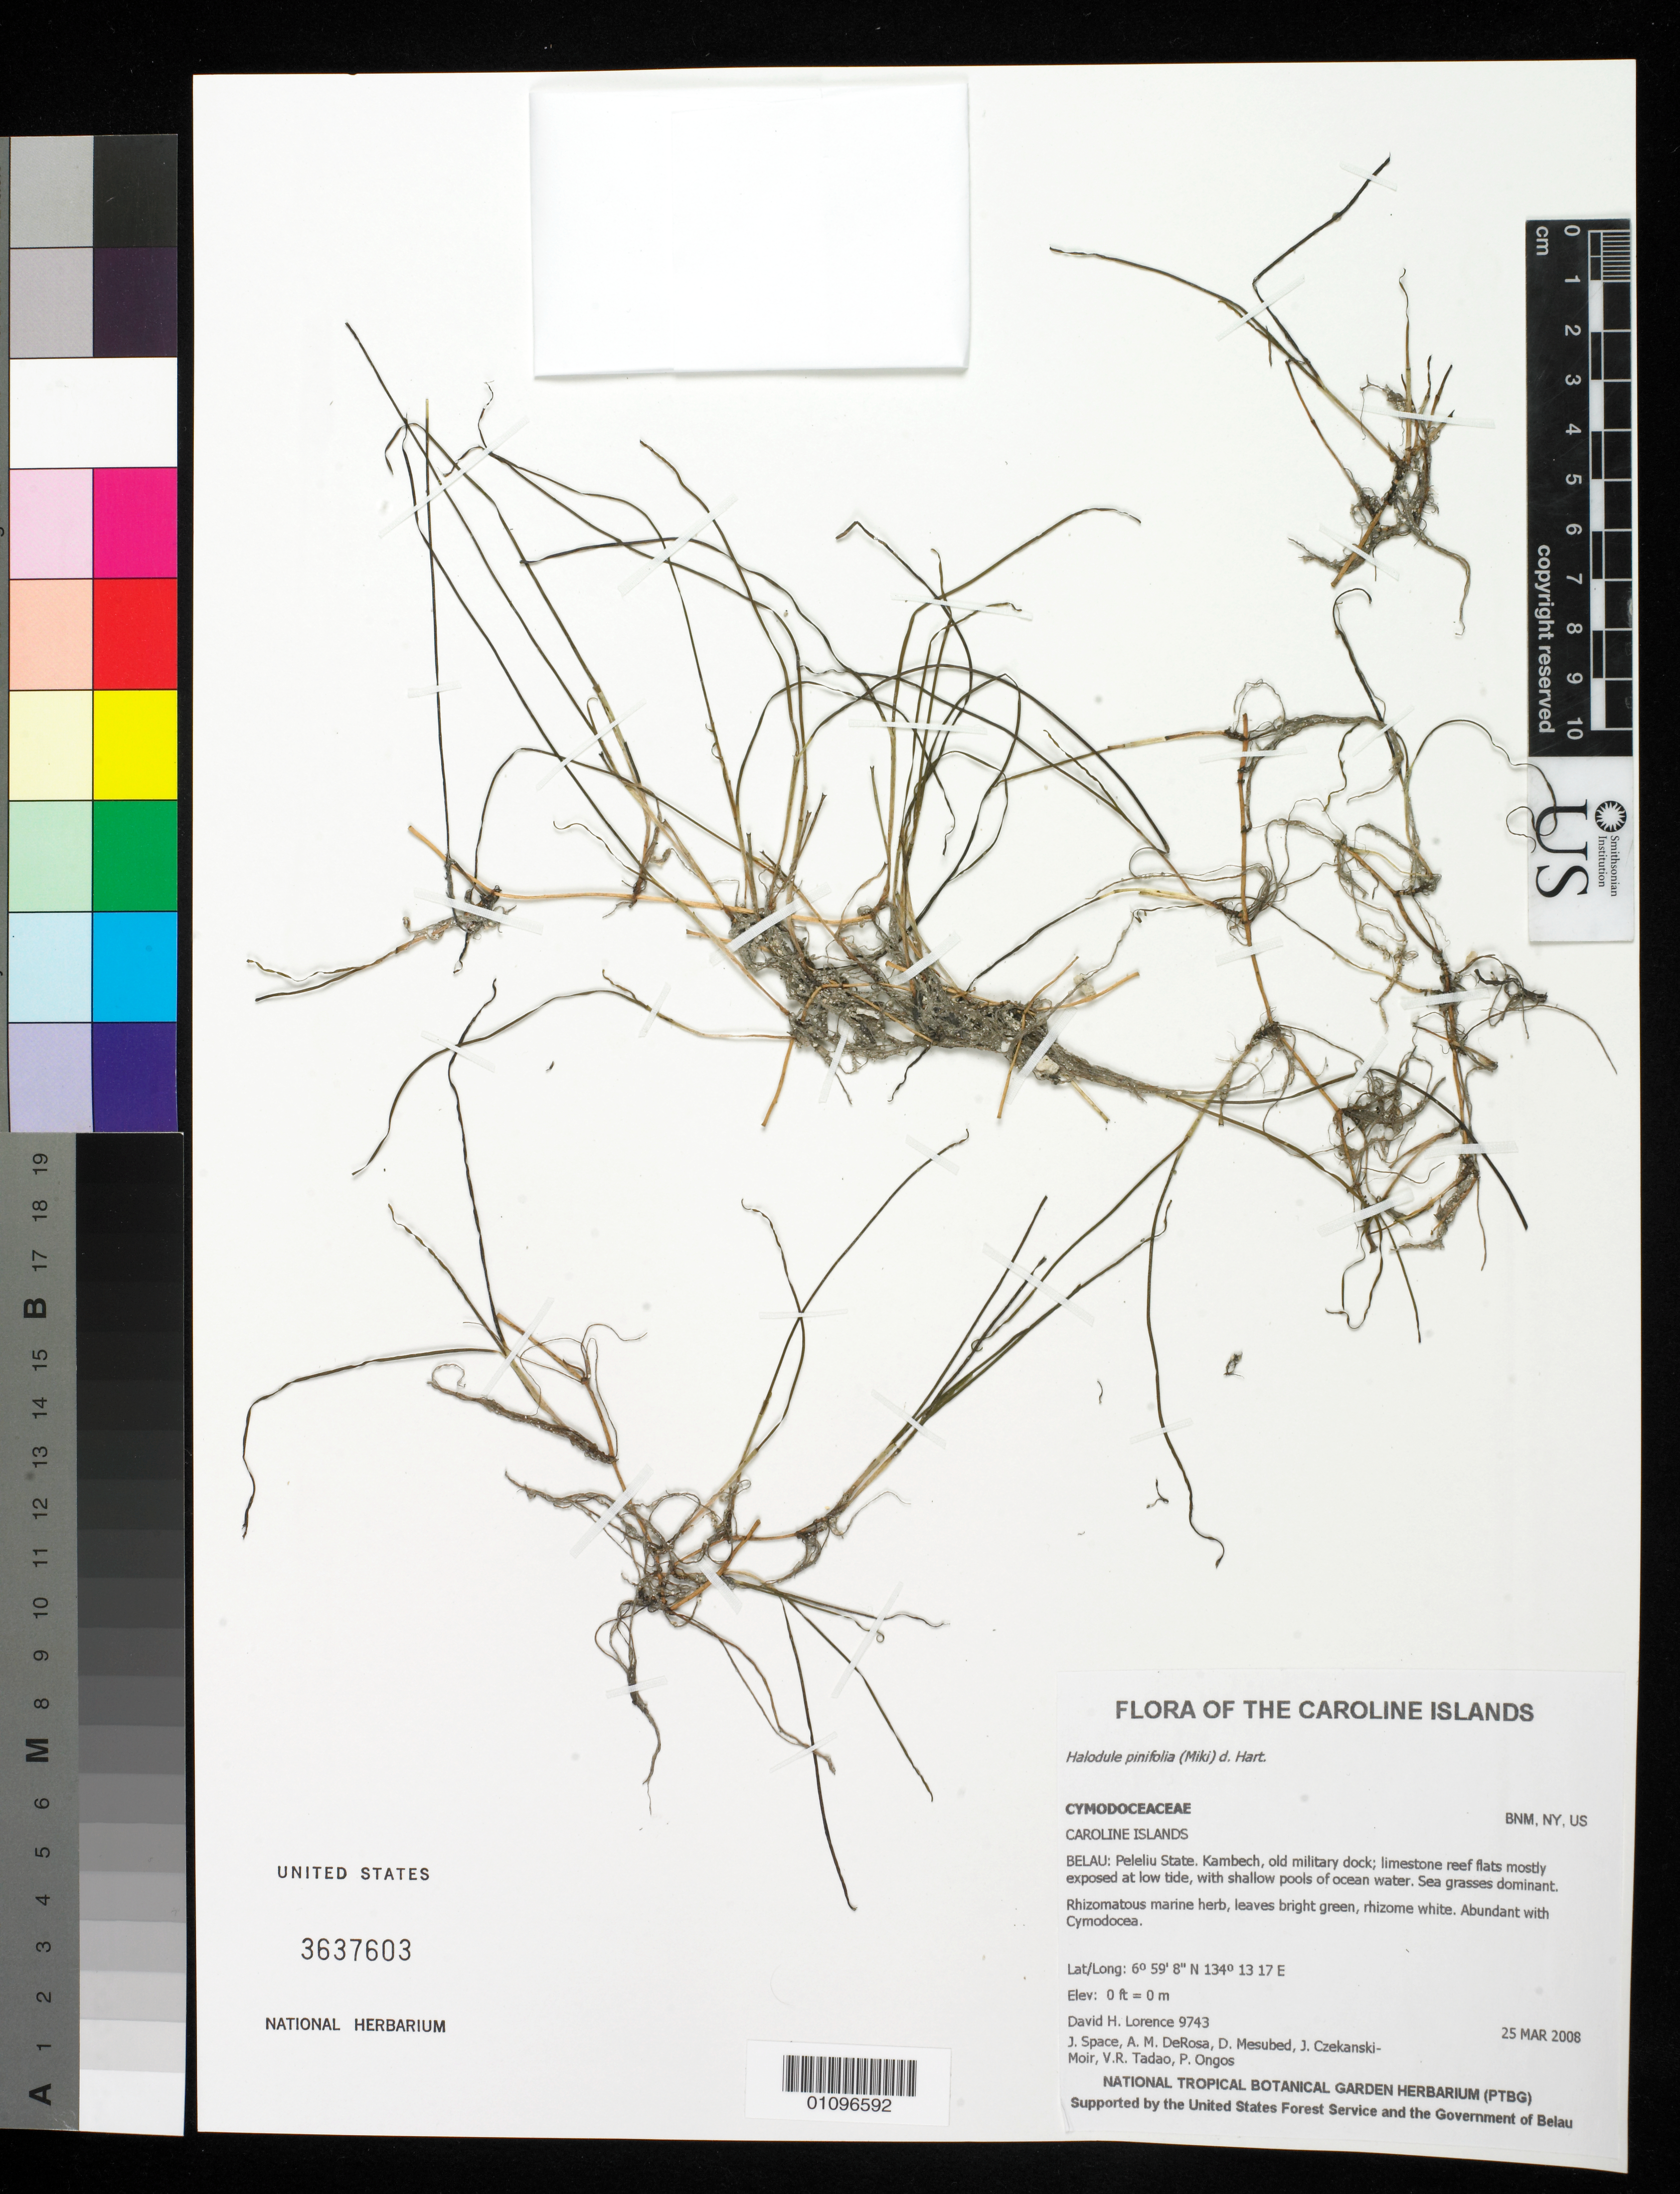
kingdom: Plantae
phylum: Tracheophyta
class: Liliopsida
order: Alismatales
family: Cymodoceaceae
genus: Halodule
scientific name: Halodule pinifolia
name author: (Miki) Hartog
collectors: D. Lorence et al.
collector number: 9743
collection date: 2008-03-25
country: Palau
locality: Kambech, old military dock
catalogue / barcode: US 3637603